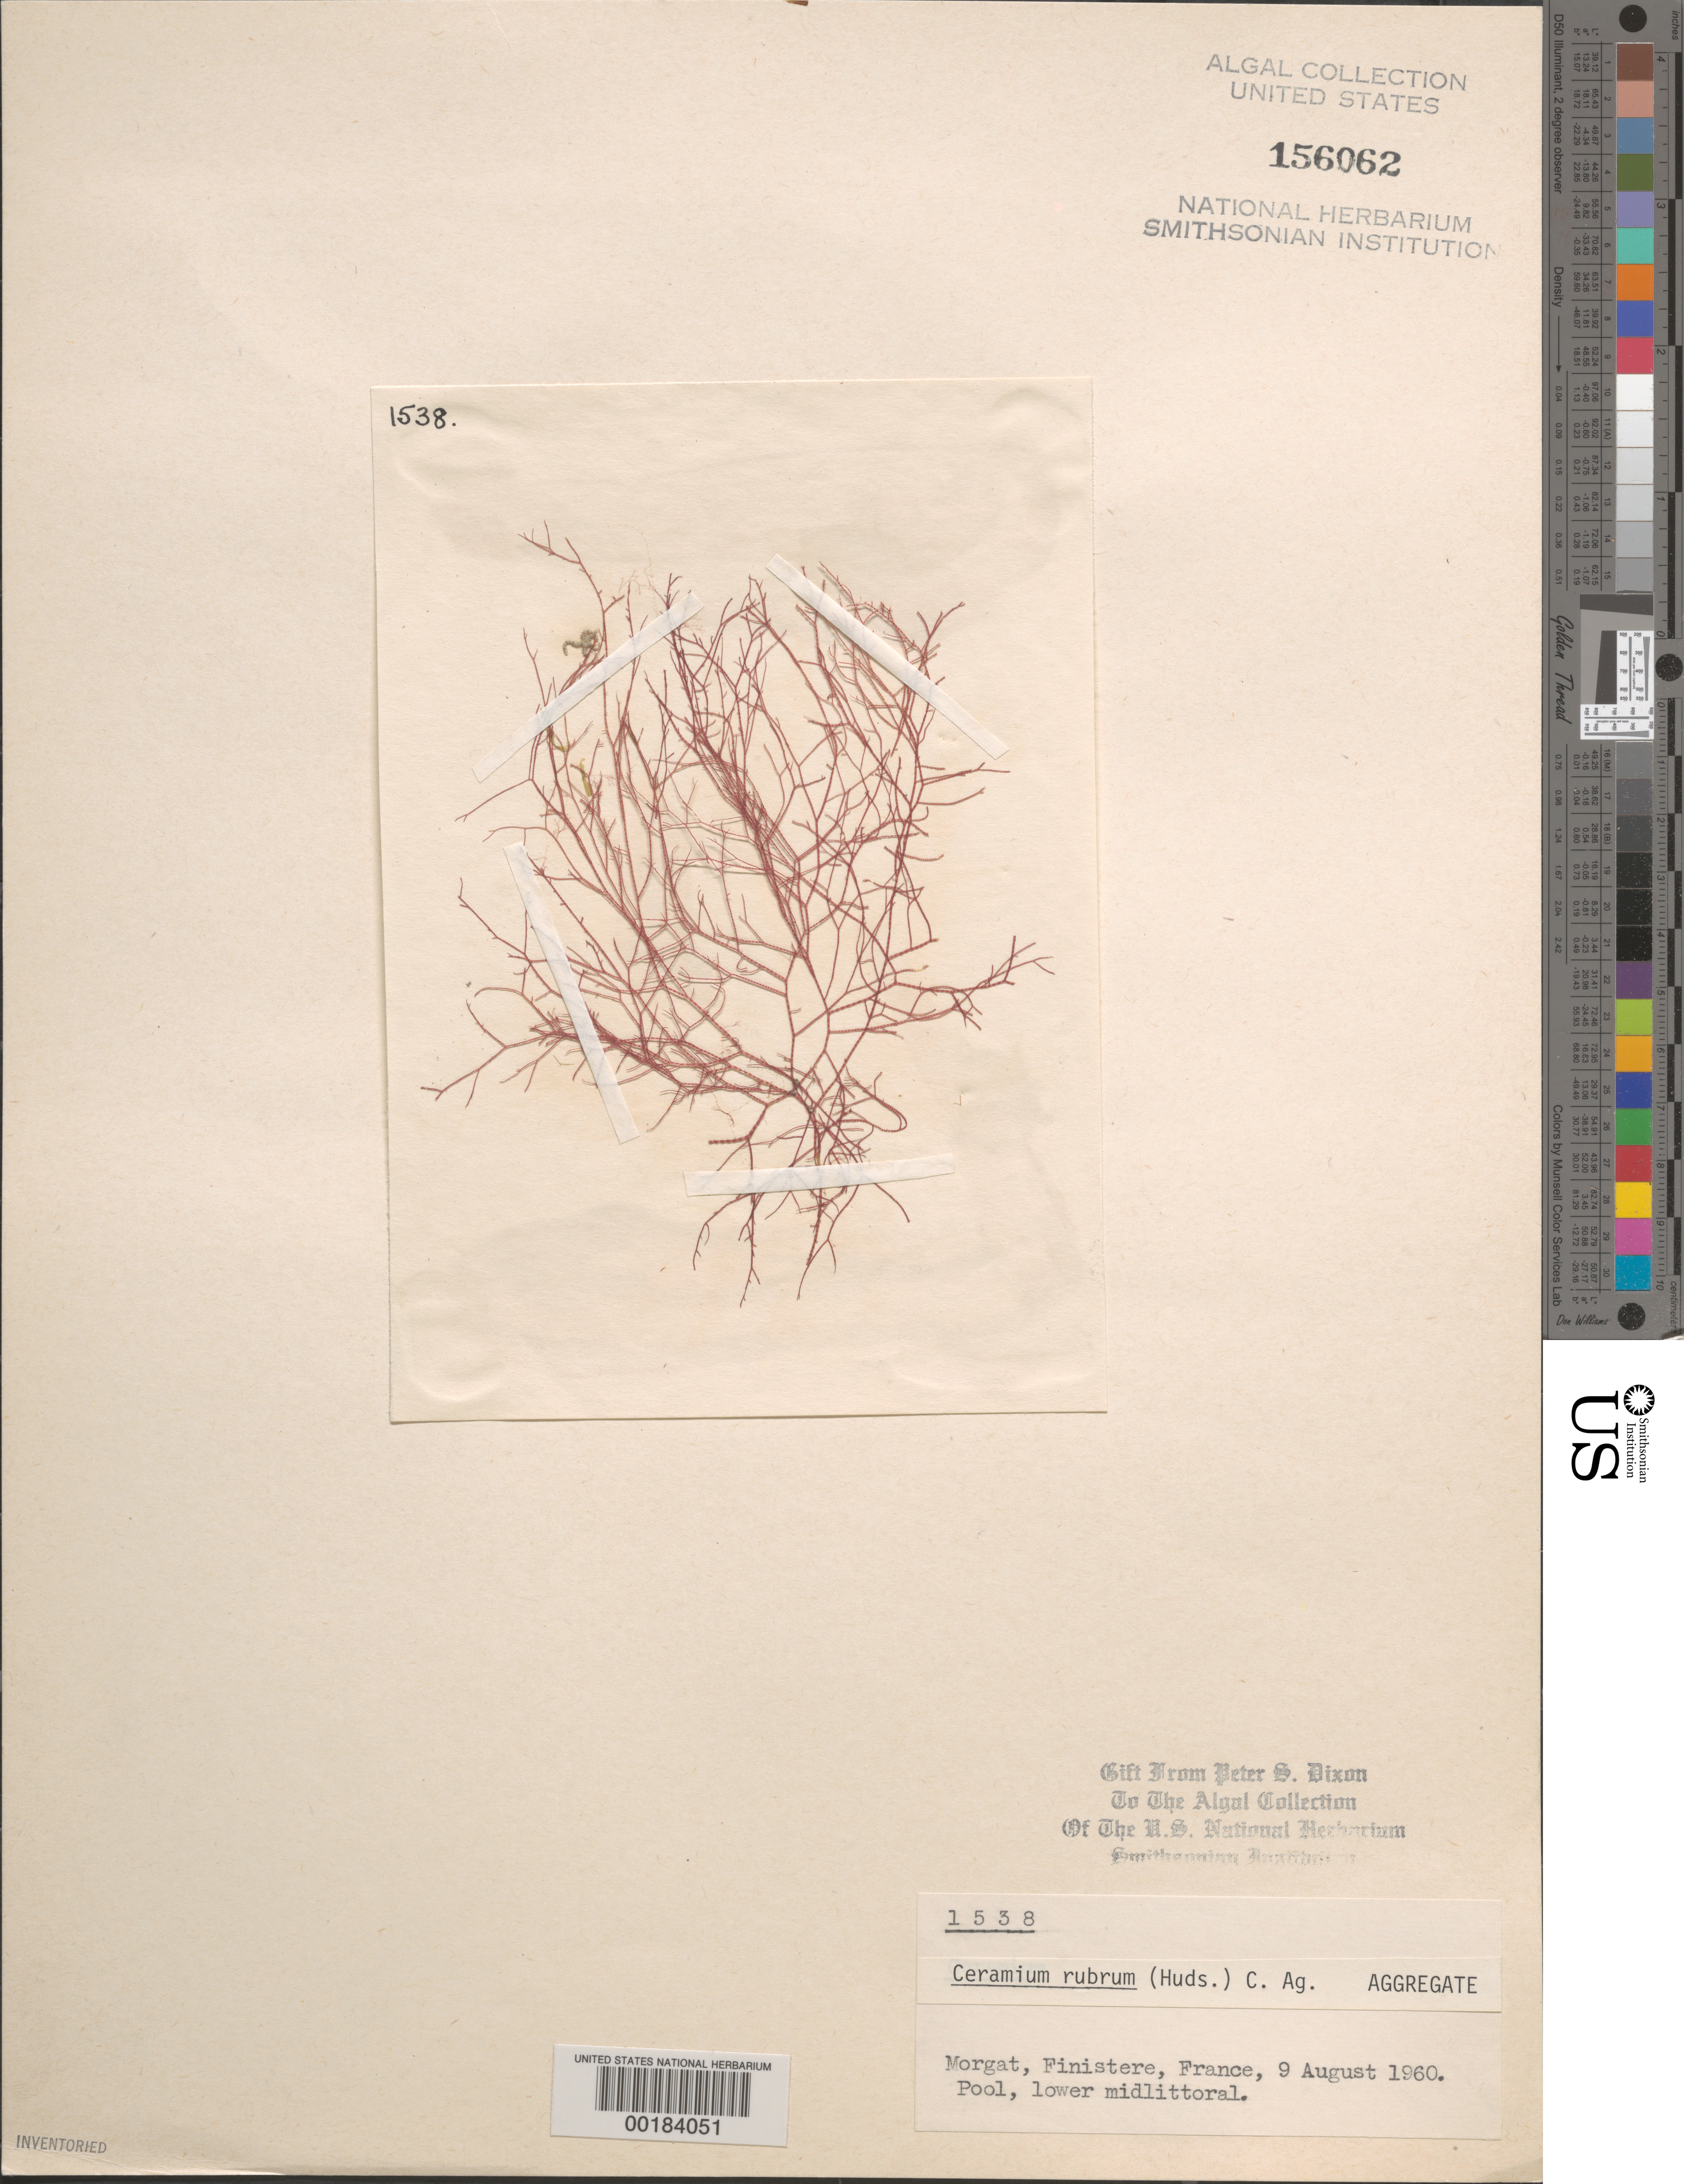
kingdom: Plantae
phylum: Rhodophyta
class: Florideophyceae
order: Ceramiales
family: Ceramiaceae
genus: Ceramium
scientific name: Ceramium rubrum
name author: C. Agardh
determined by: Dixon, P. S.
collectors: P. S. Dixon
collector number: PSD 1538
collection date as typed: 09 Aug 1960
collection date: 1960-08-09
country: France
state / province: Bretagne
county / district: Finistère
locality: Morgat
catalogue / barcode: US 156062